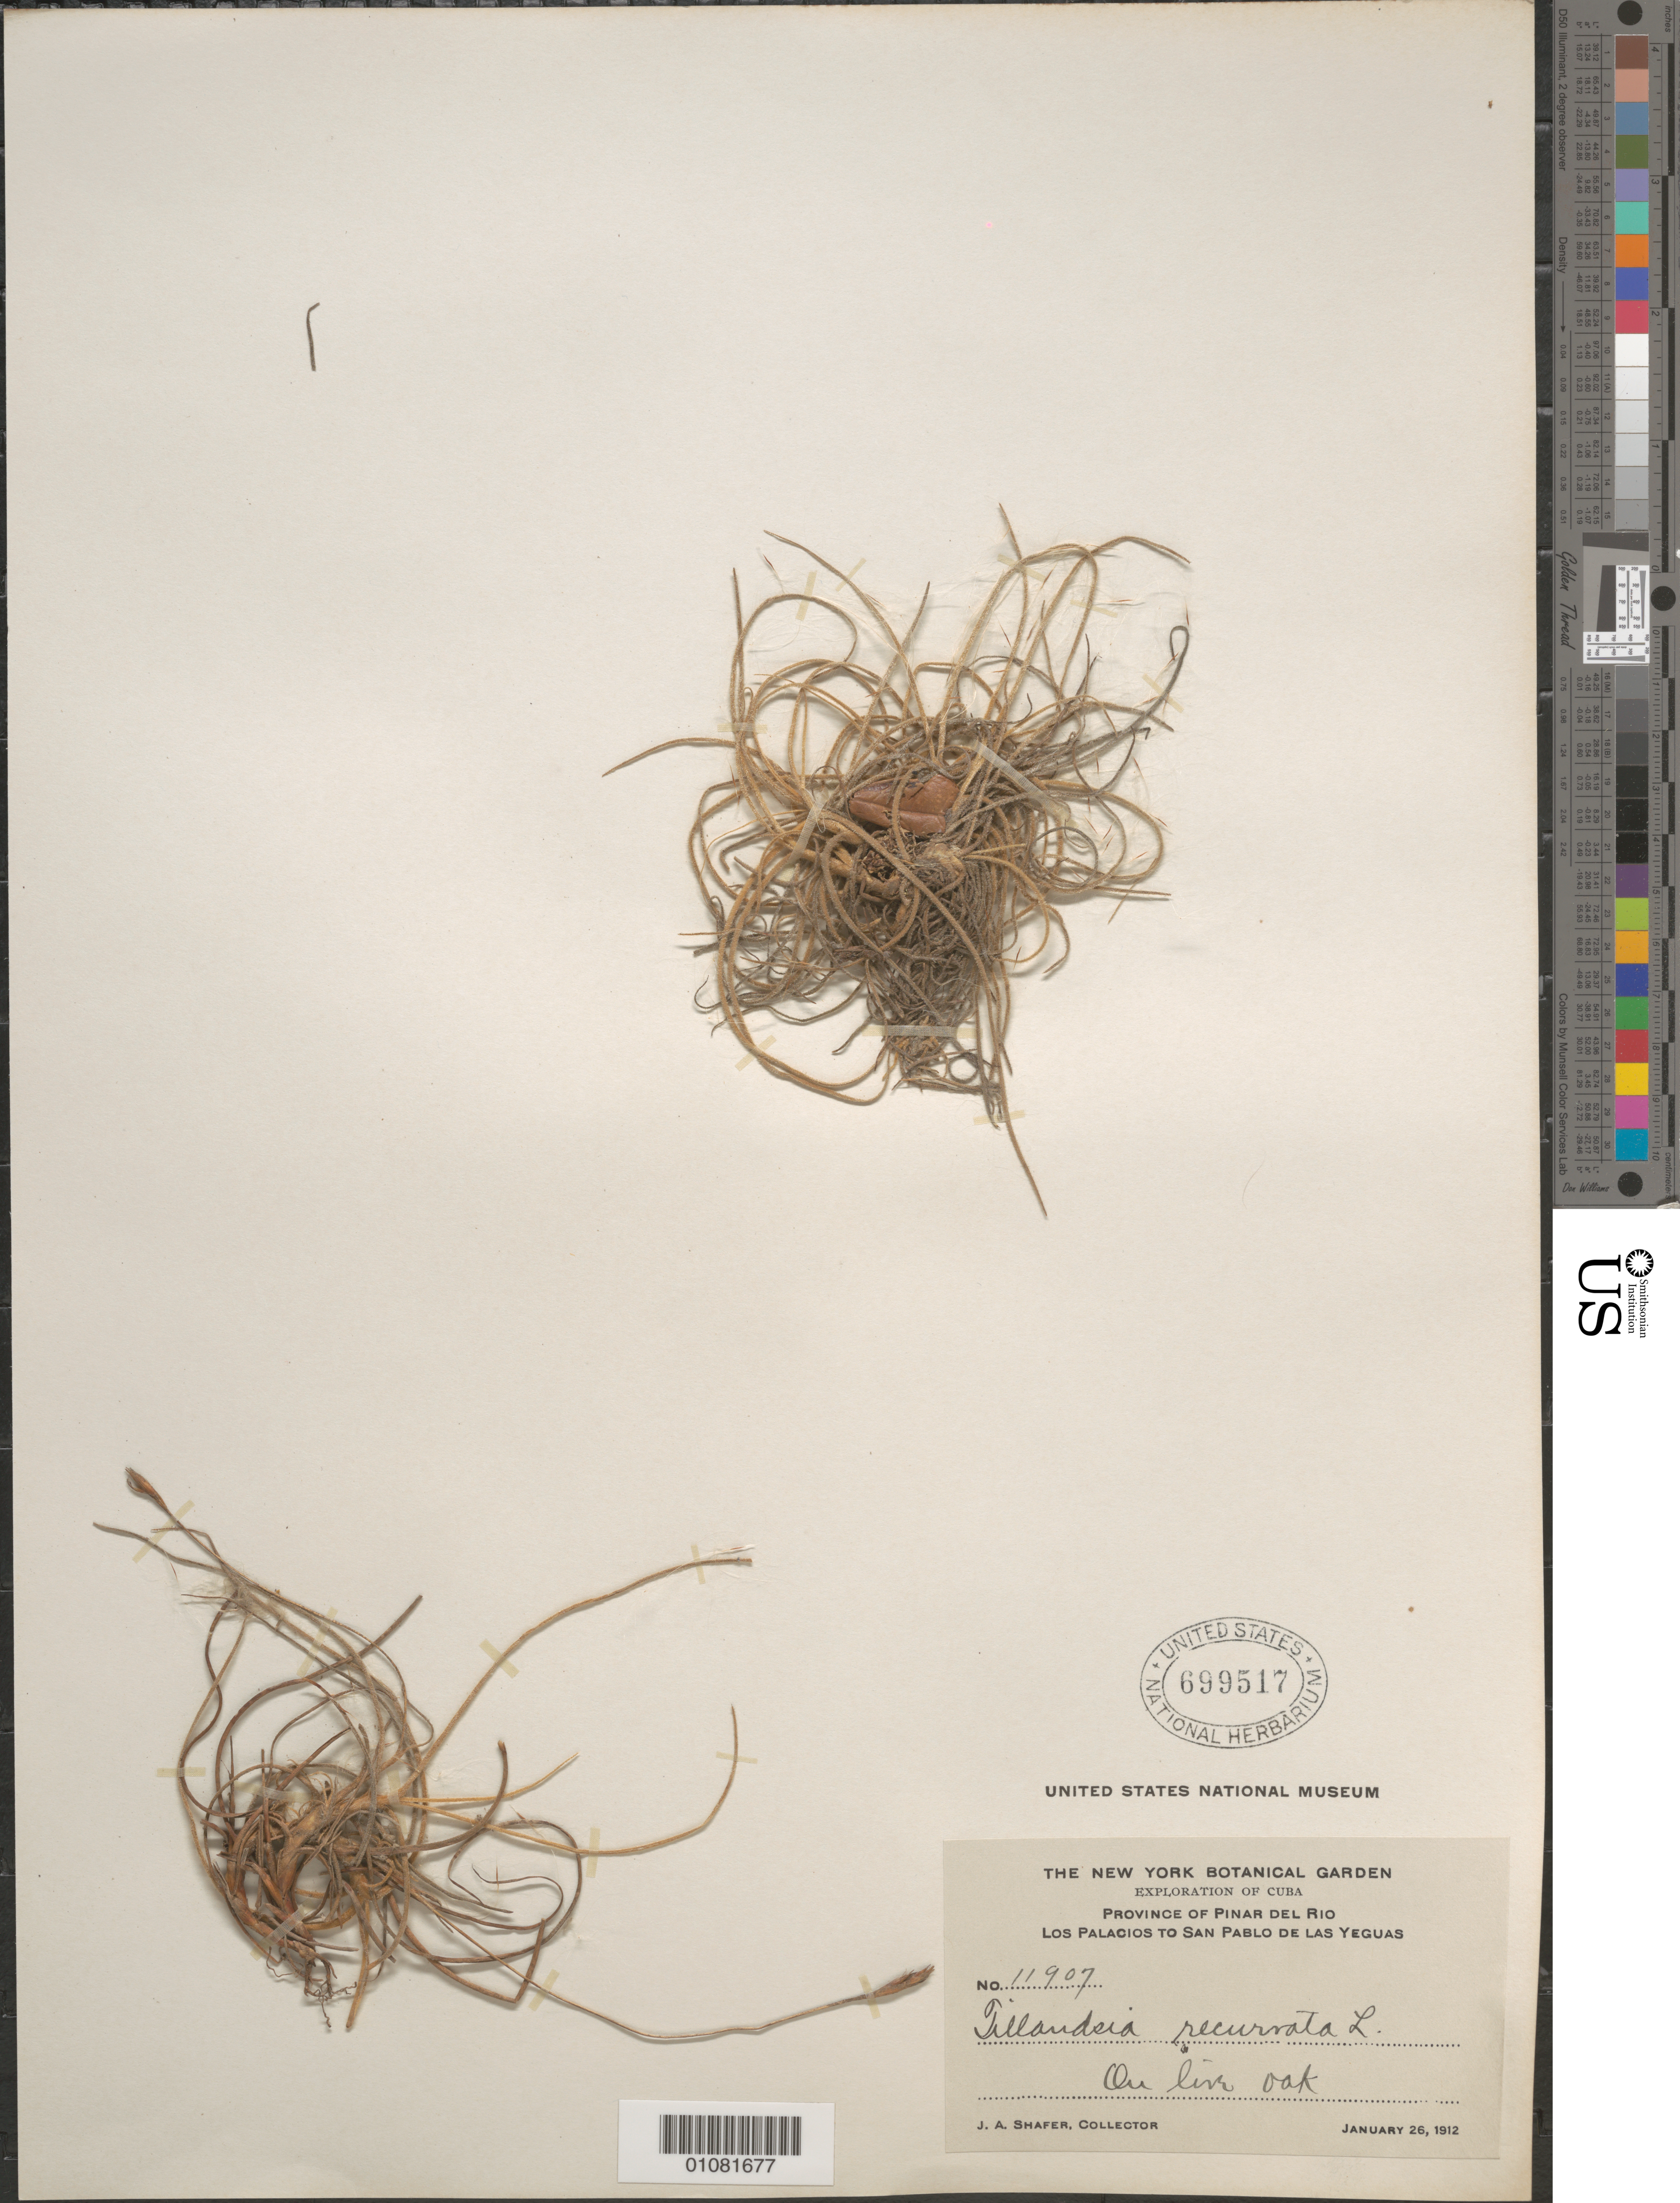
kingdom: Plantae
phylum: Tracheophyta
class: Liliopsida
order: Poales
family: Bromeliaceae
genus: Tillandsia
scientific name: Tillandsia recurvata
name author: L.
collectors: J. A. Shafer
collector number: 11907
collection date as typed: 26 Jan 1912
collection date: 1912-01-26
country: Cuba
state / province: Pinar del Rio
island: Cuba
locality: Los Palacios to San Pablo de Las Yeguas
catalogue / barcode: US 699517